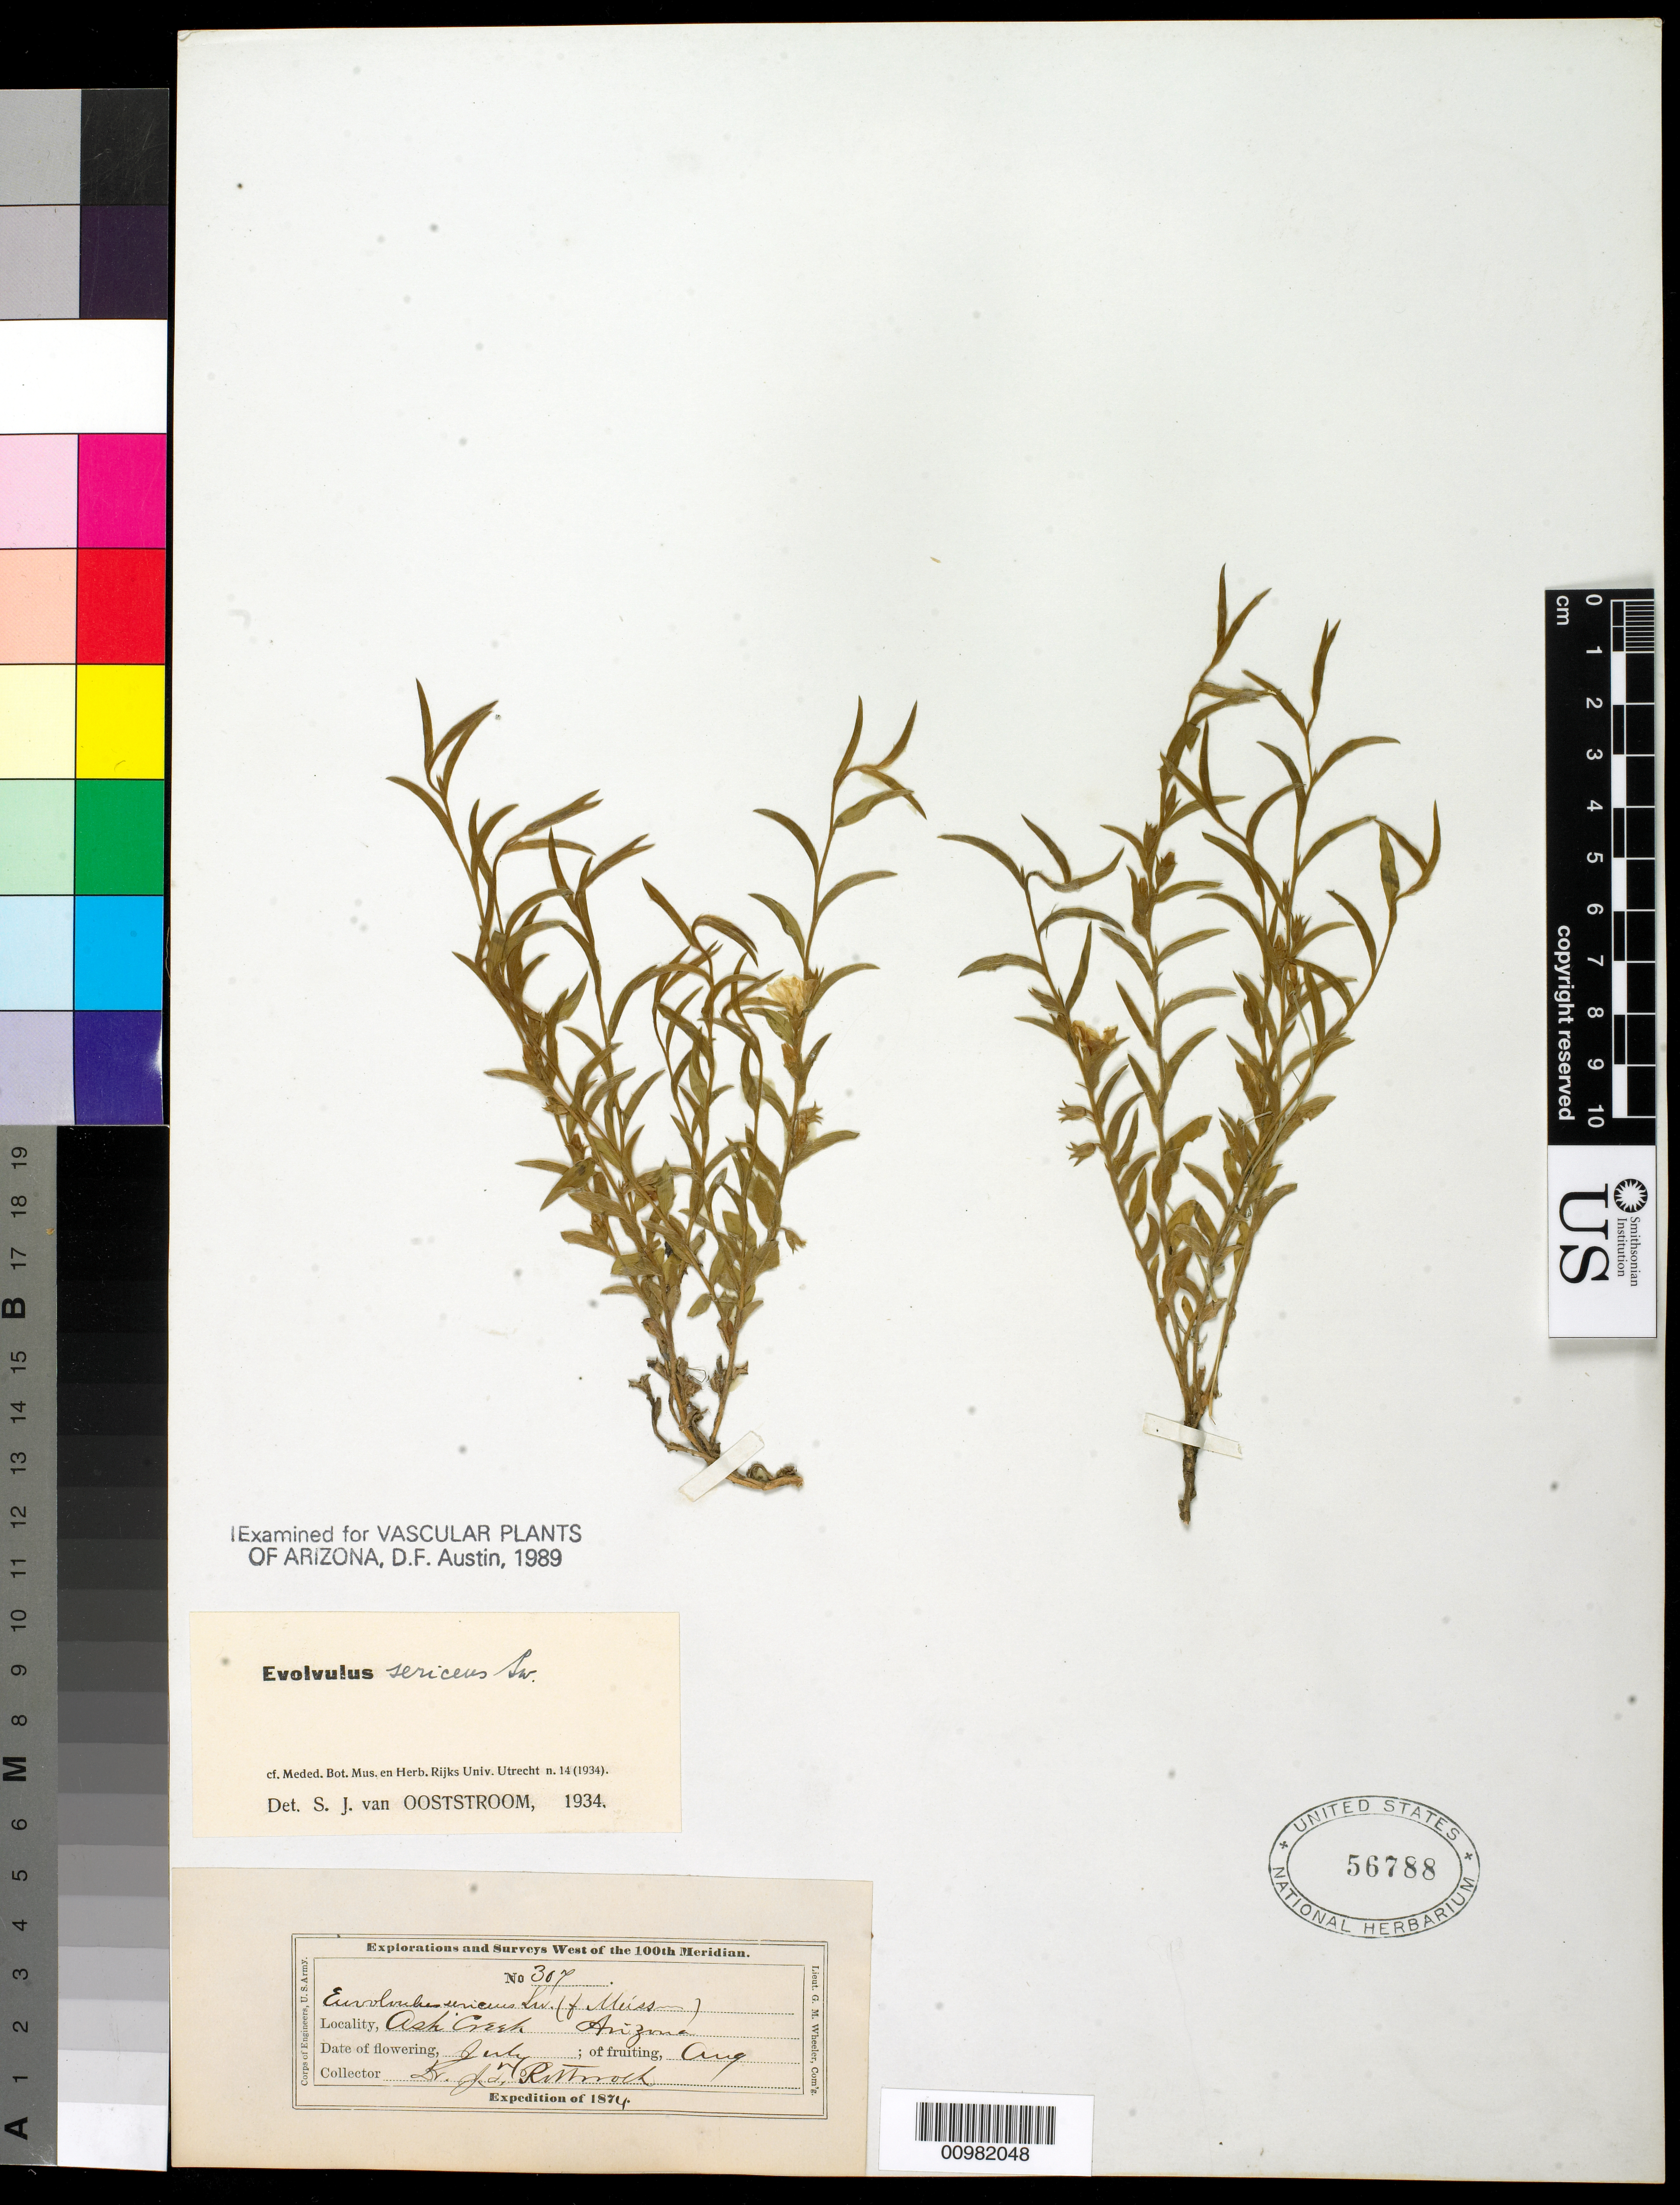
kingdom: Plantae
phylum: Tracheophyta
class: Magnoliopsida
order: Solanales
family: Convolvulaceae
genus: Evolvulus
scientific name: Evolvulus sericeus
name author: Sw.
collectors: J. T. Rothrock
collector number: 307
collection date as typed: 1874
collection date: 1874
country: United States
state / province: Arizona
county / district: Graham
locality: Ash Creek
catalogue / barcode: US 56788